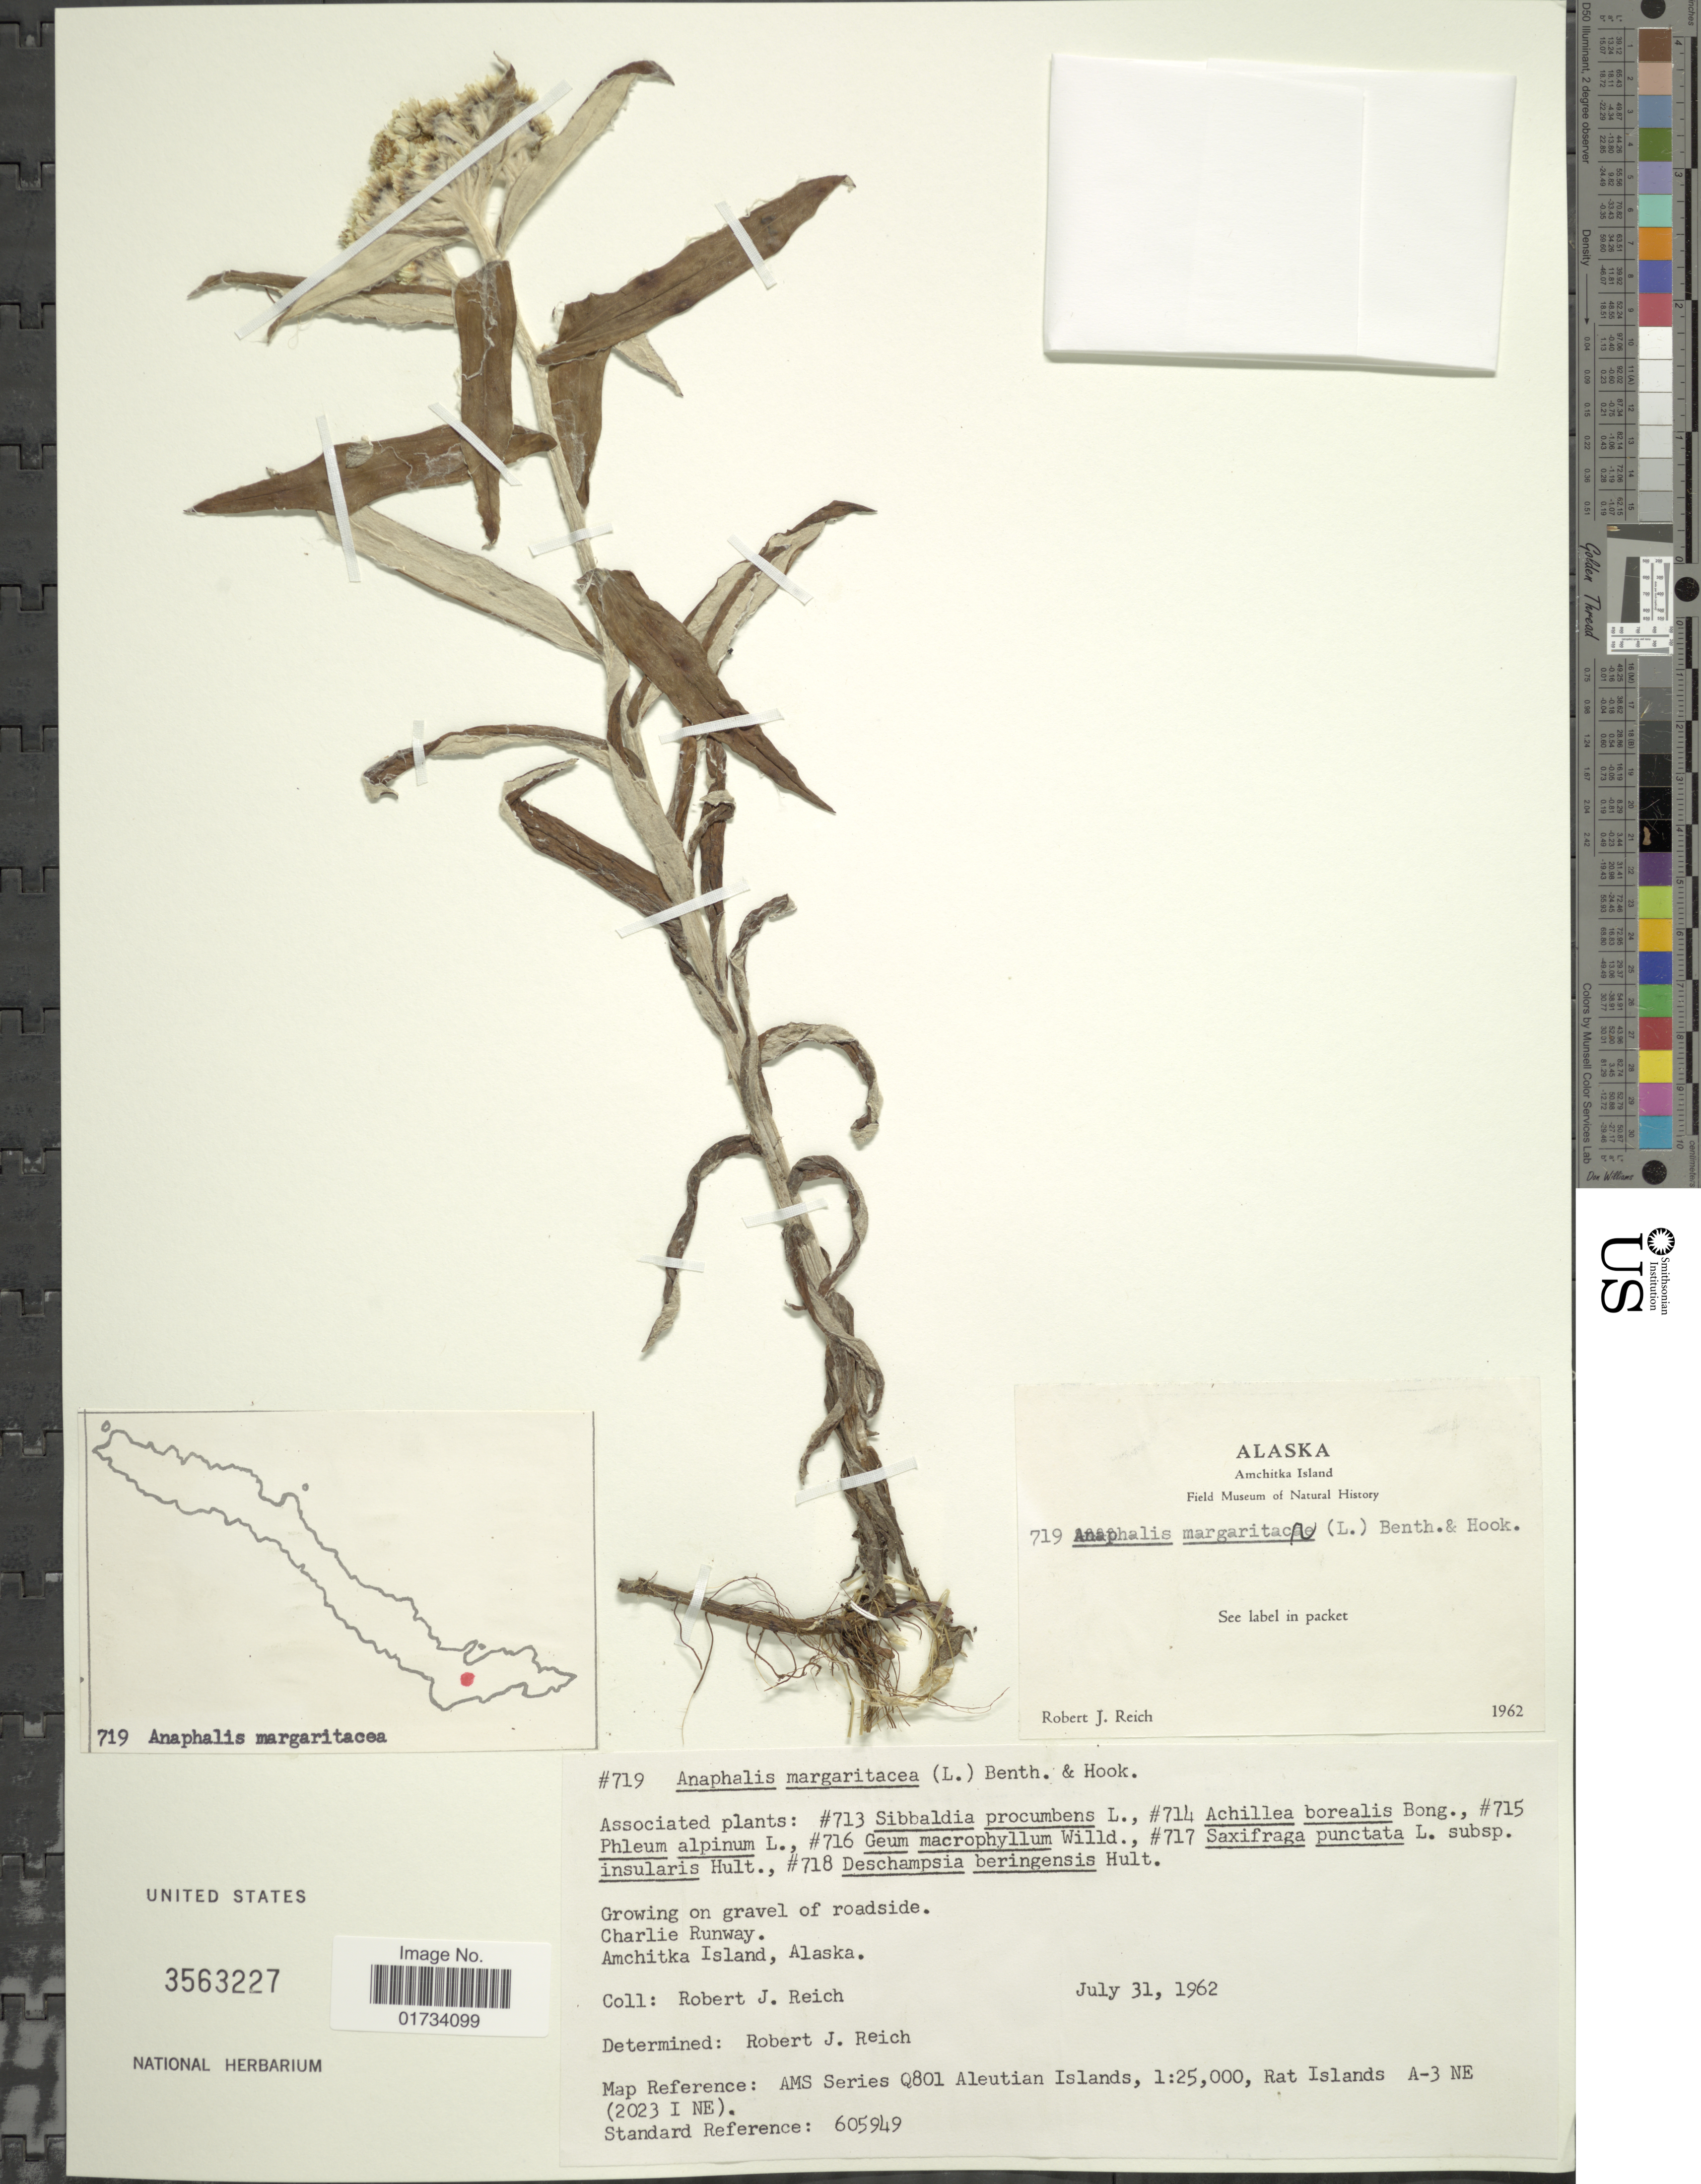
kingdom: Plantae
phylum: Tracheophyta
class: Magnoliopsida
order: Asterales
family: Asteraceae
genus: Anaphalis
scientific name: Anaphalis margaritacea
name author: (L.) Benth. & Hook. f.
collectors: R. Reich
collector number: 719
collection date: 1962-07-31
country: United States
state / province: Alaska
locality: Amchitka Island, growing on gravel of roadside, Charlie Runway, Map Reference: AMS Series Q801 Aleutian Islands, 1:25,000, Rat Islands, A-3 NE (2023 I NE)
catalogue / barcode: US 3563227